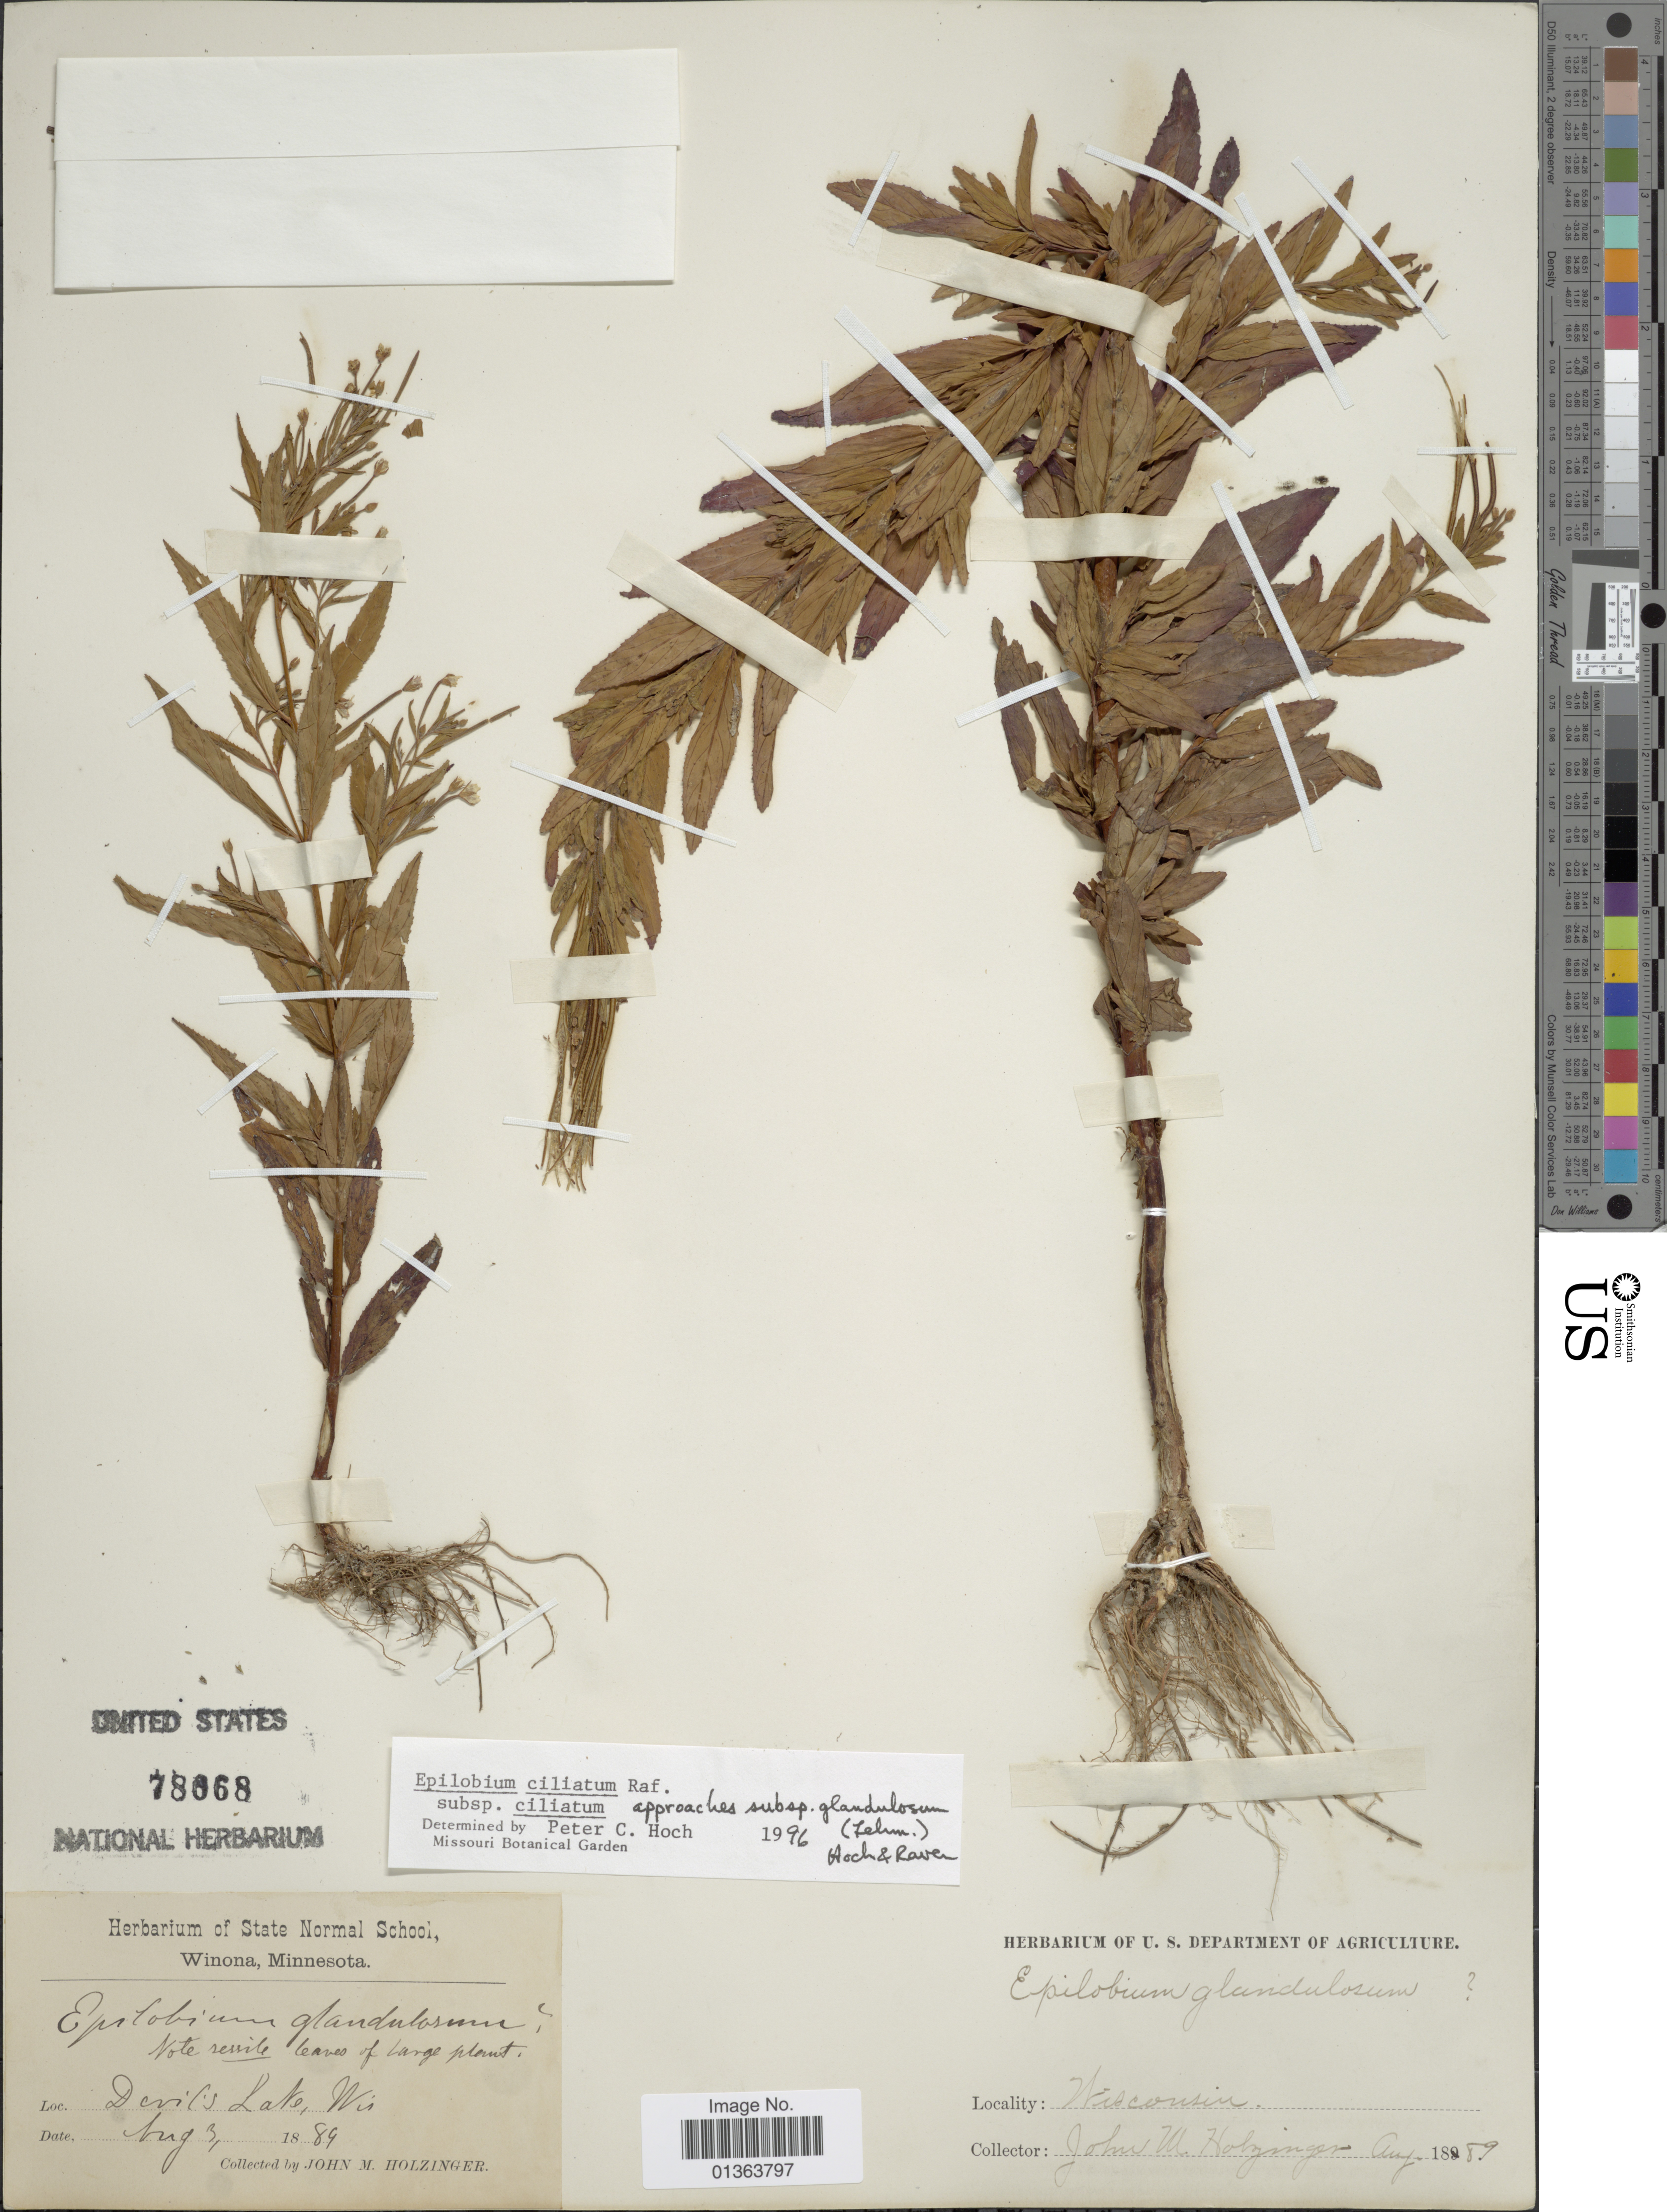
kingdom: Plantae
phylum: Tracheophyta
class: Magnoliopsida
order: Myrtales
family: Onagraceae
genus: Epilobium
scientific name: Epilobium ciliatum subsp. ciliatum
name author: Raf.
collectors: J. M. Holzinger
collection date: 1889-08-03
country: United States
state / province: Wisconsin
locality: Devil's Lake.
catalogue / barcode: US 78068